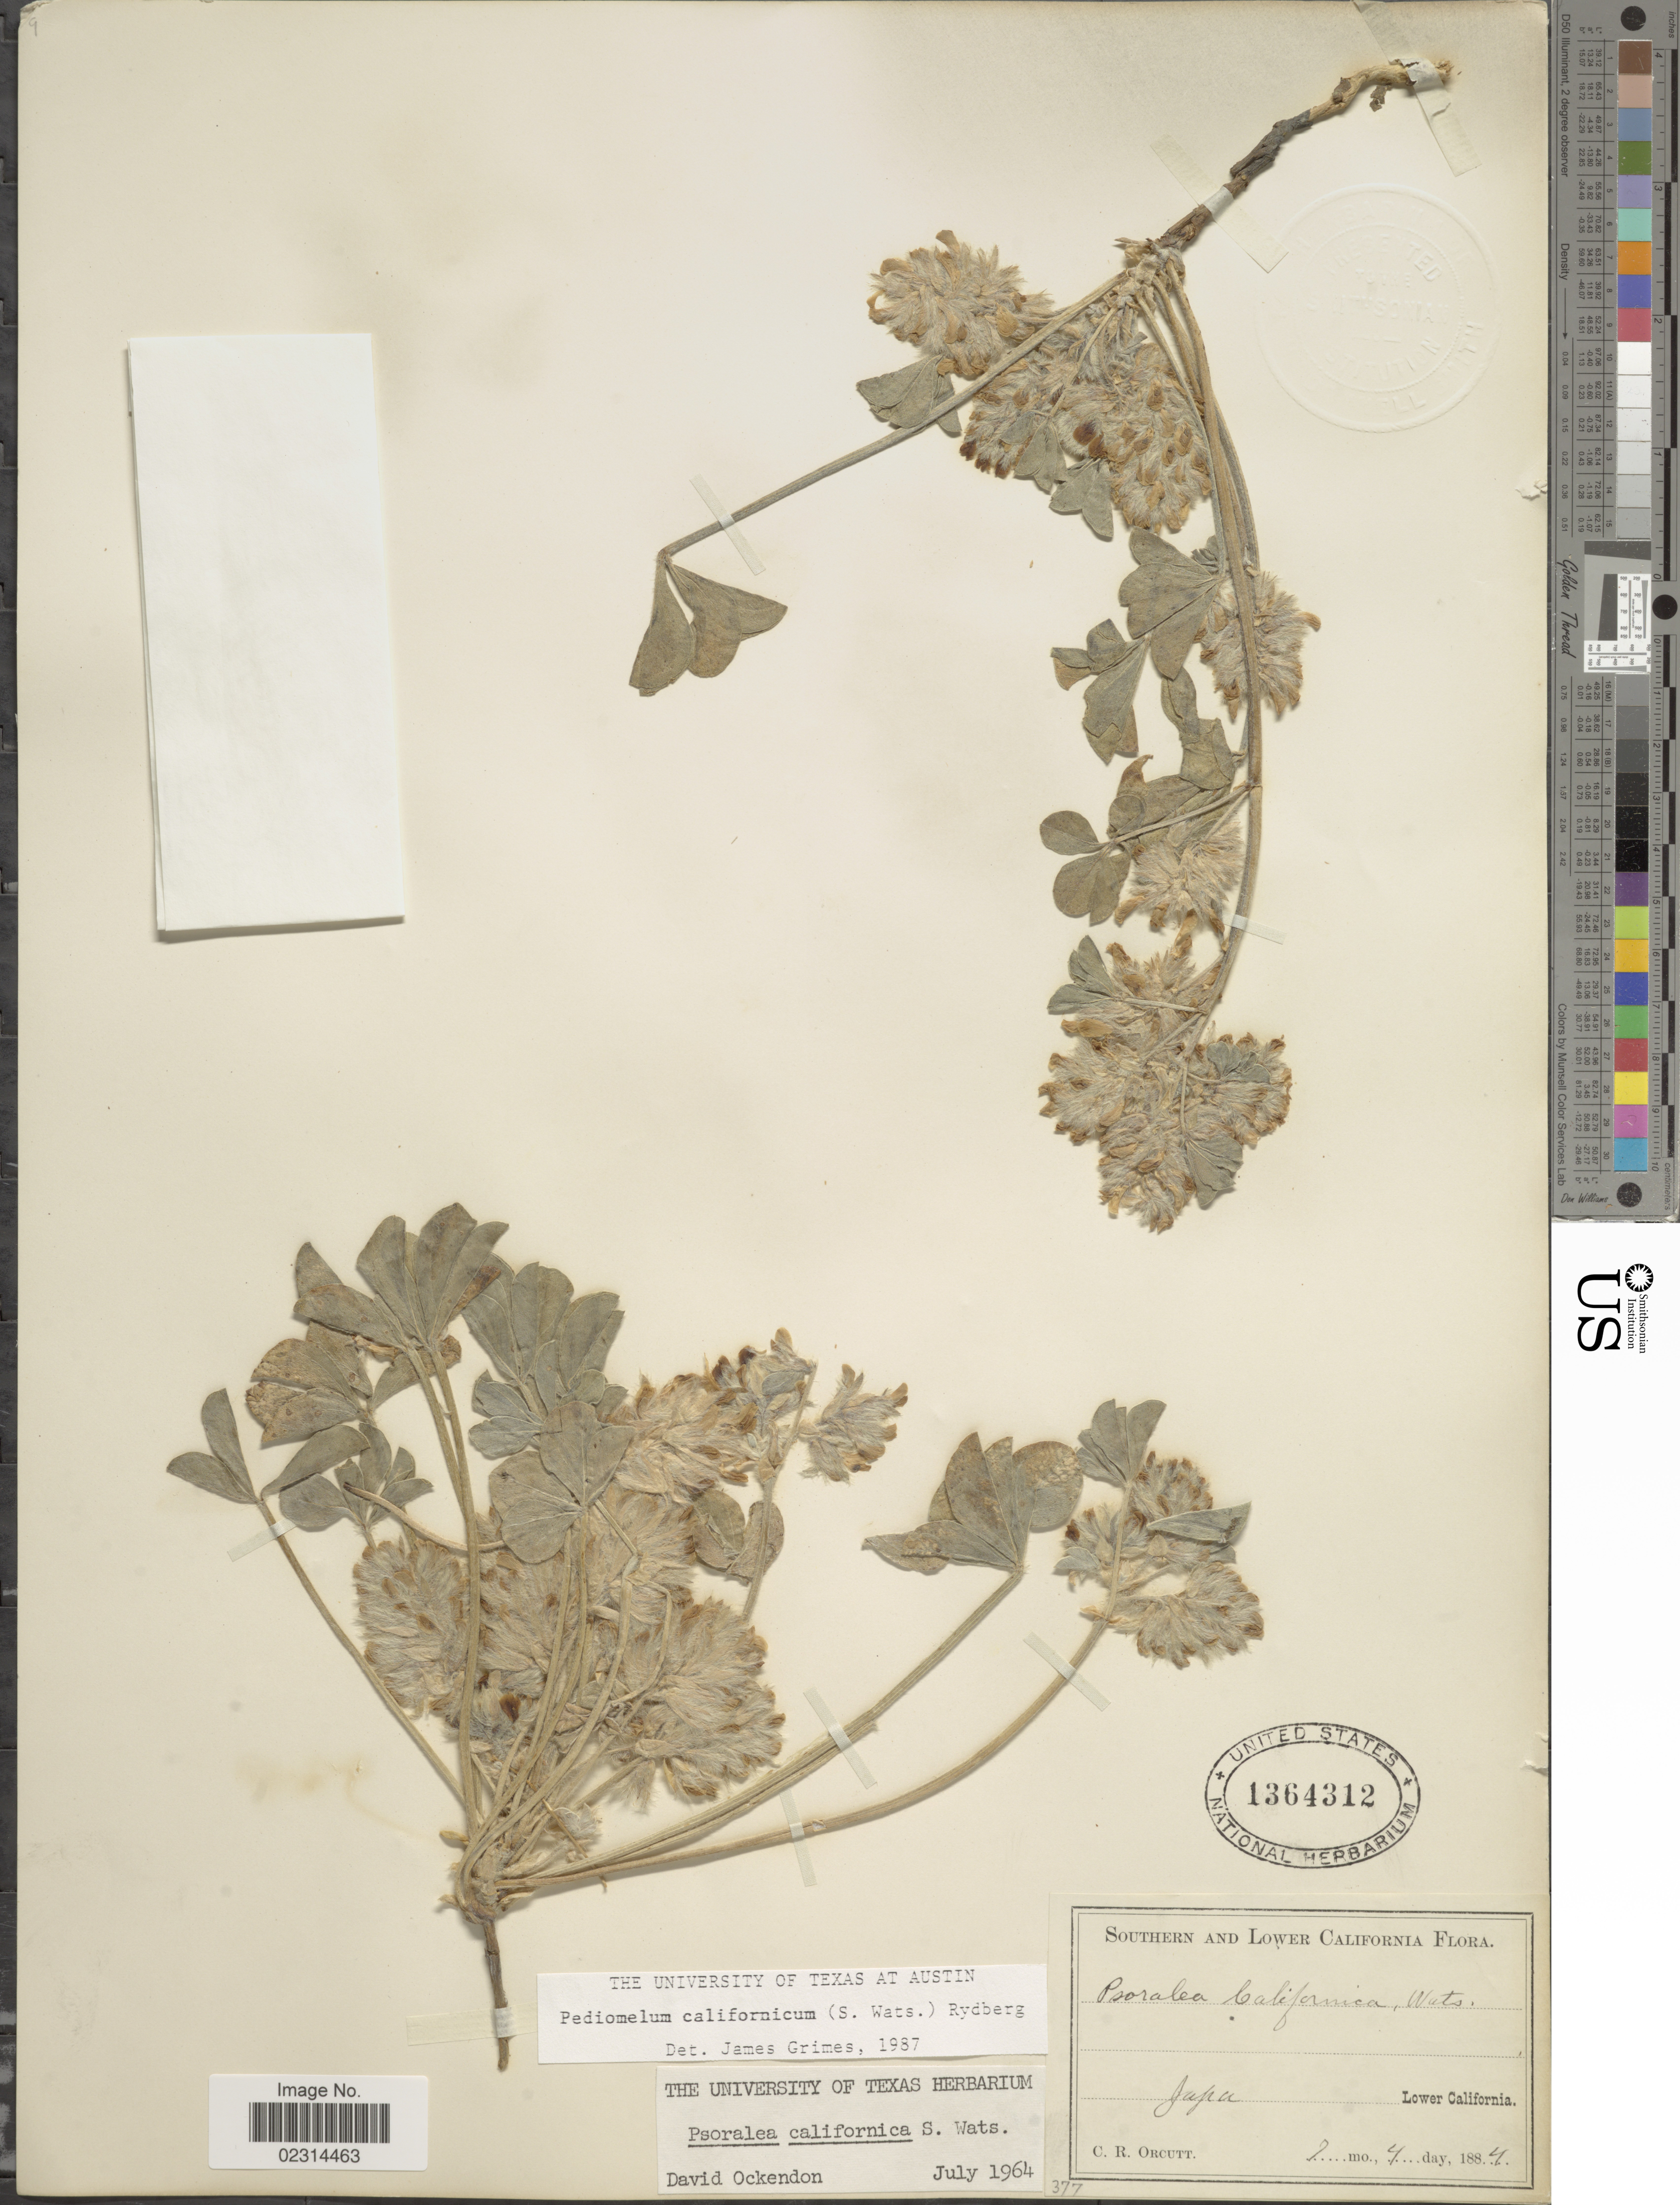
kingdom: Plantae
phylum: Tracheophyta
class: Magnoliopsida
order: Fabales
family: Fabaceae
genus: Pediomelum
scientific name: Pediomelum californicum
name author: (S. Watson) Rydb.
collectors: C. R. Orcutt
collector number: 377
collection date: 1884-07-04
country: United States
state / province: California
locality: Japa. Lower California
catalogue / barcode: US 1364312